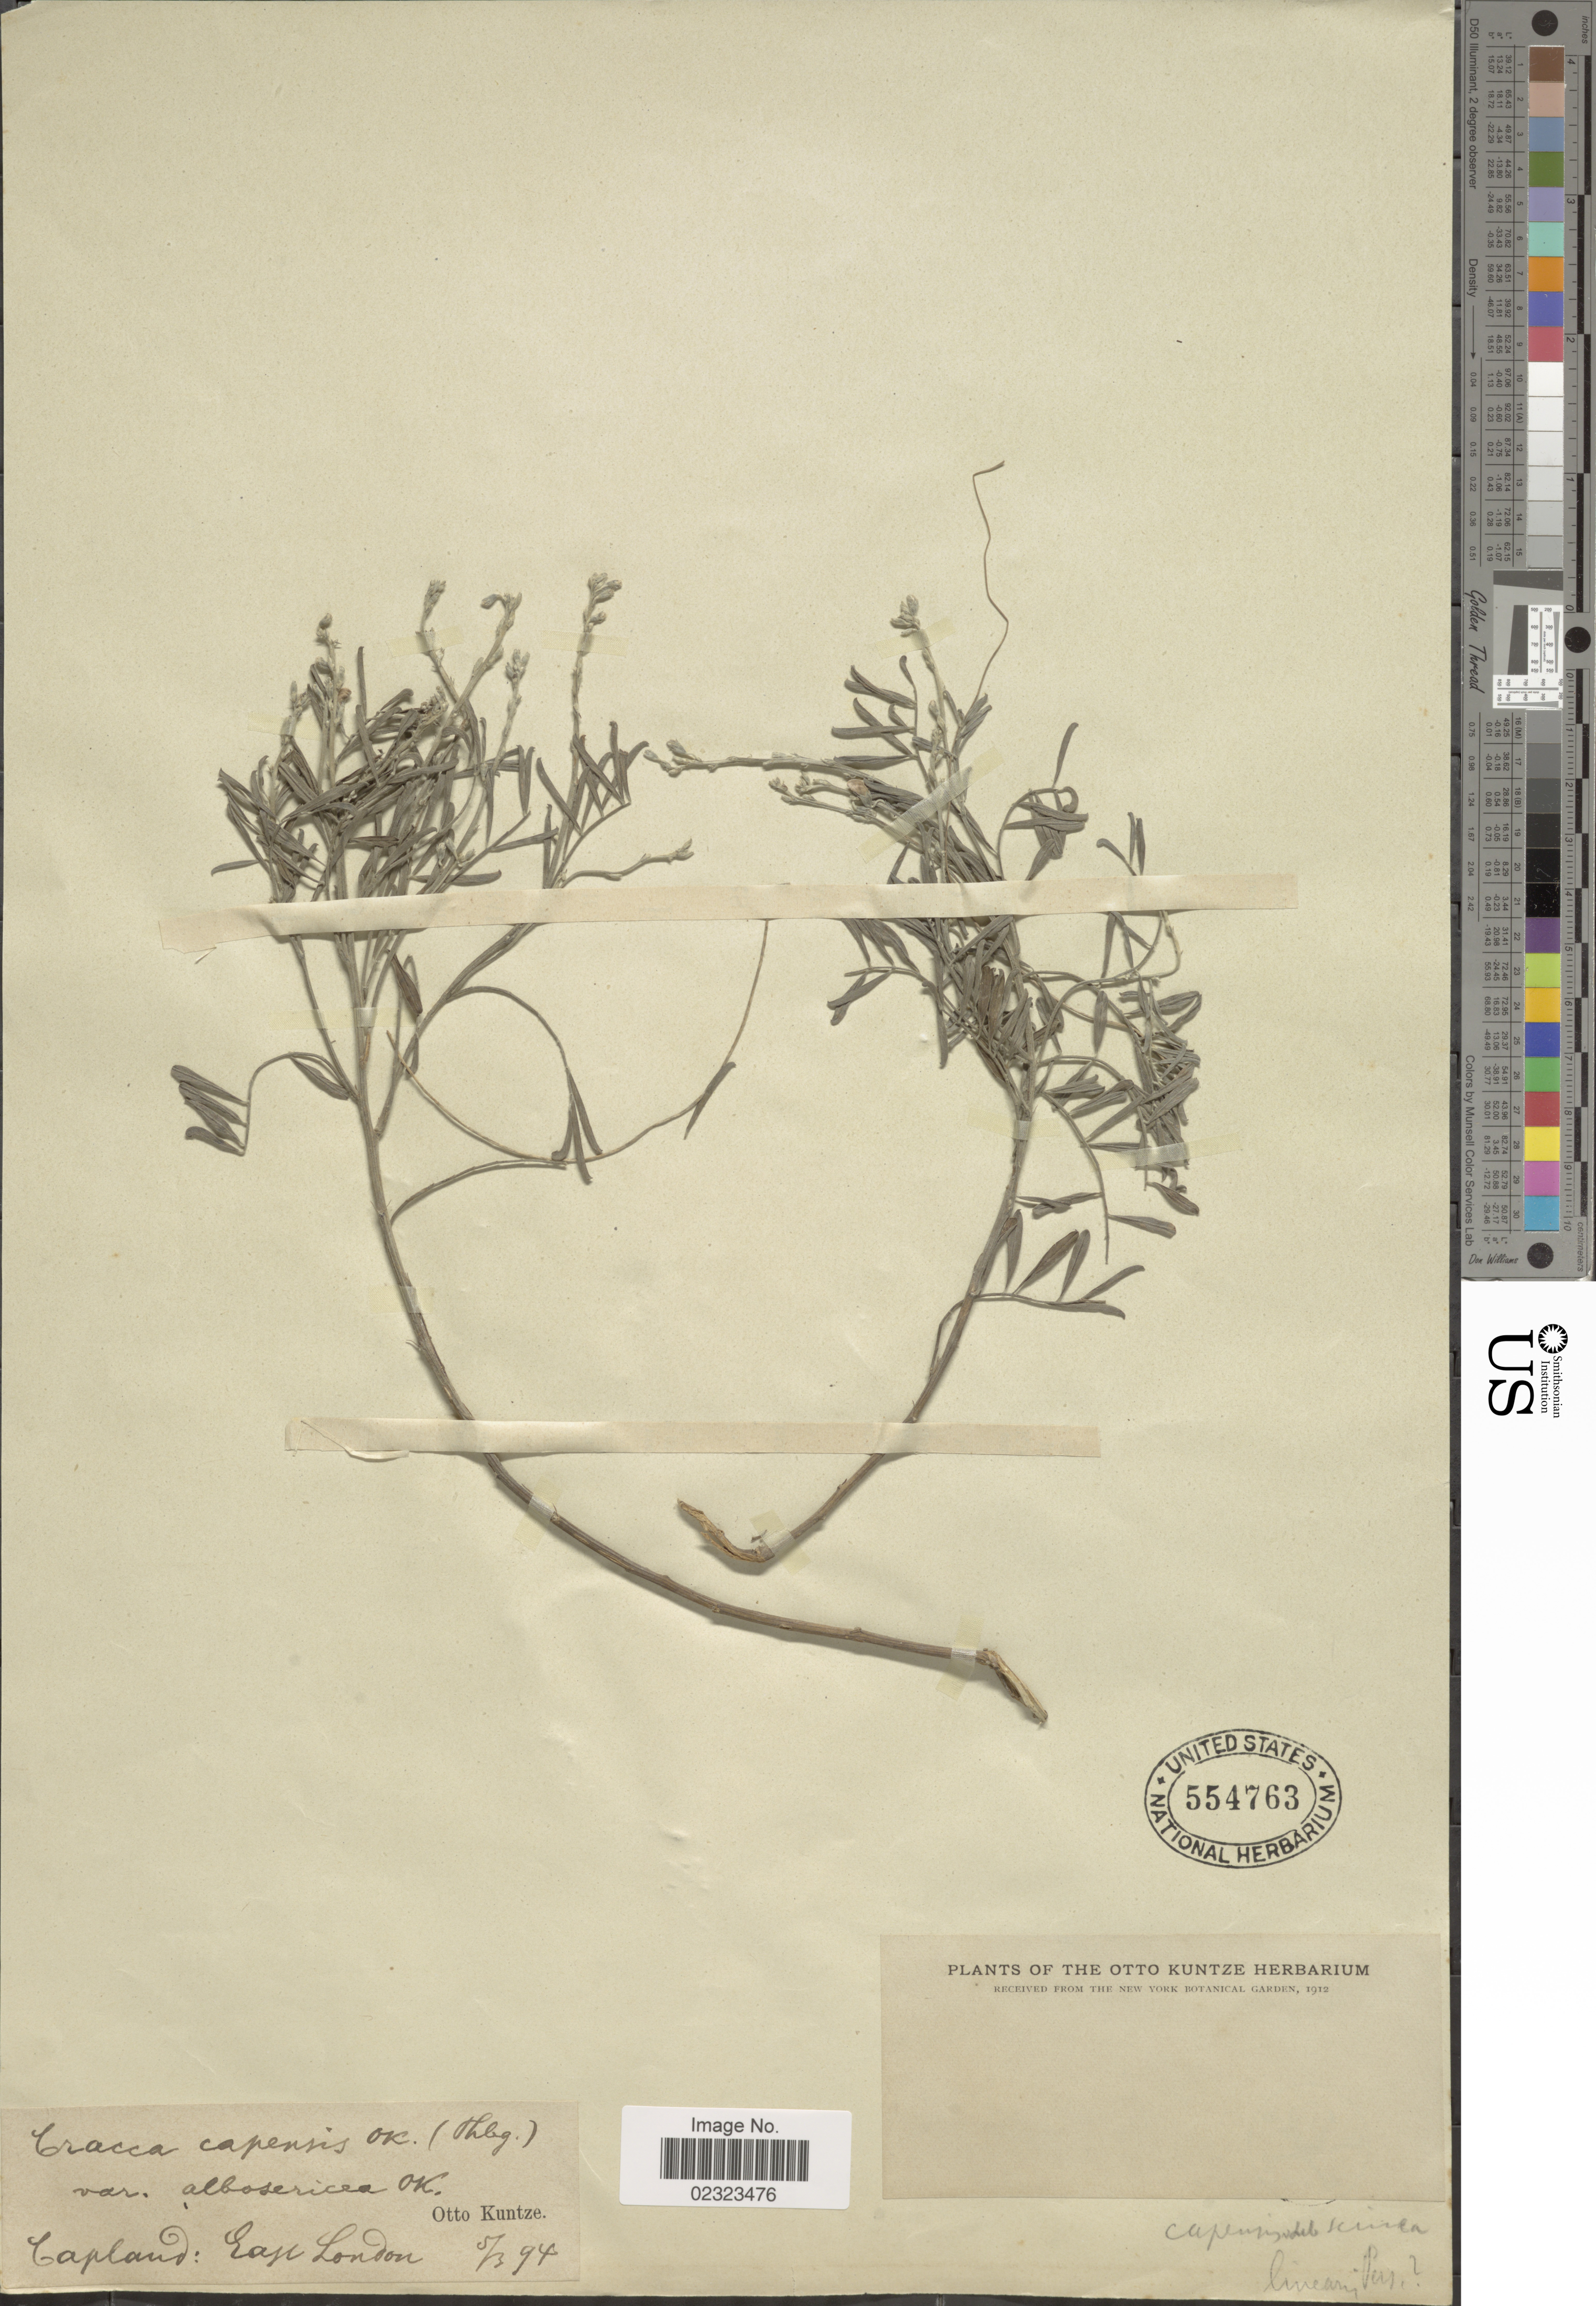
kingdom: Plantae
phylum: Tracheophyta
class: Magnoliopsida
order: Fabales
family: Fabaceae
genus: Tephrosia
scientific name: Tephrosia capensis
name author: (Jacq.) Pers.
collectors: C.E.O. Kuntze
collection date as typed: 05 Mar 1894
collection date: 1894-03-05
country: South Africa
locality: East London.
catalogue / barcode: US 554763